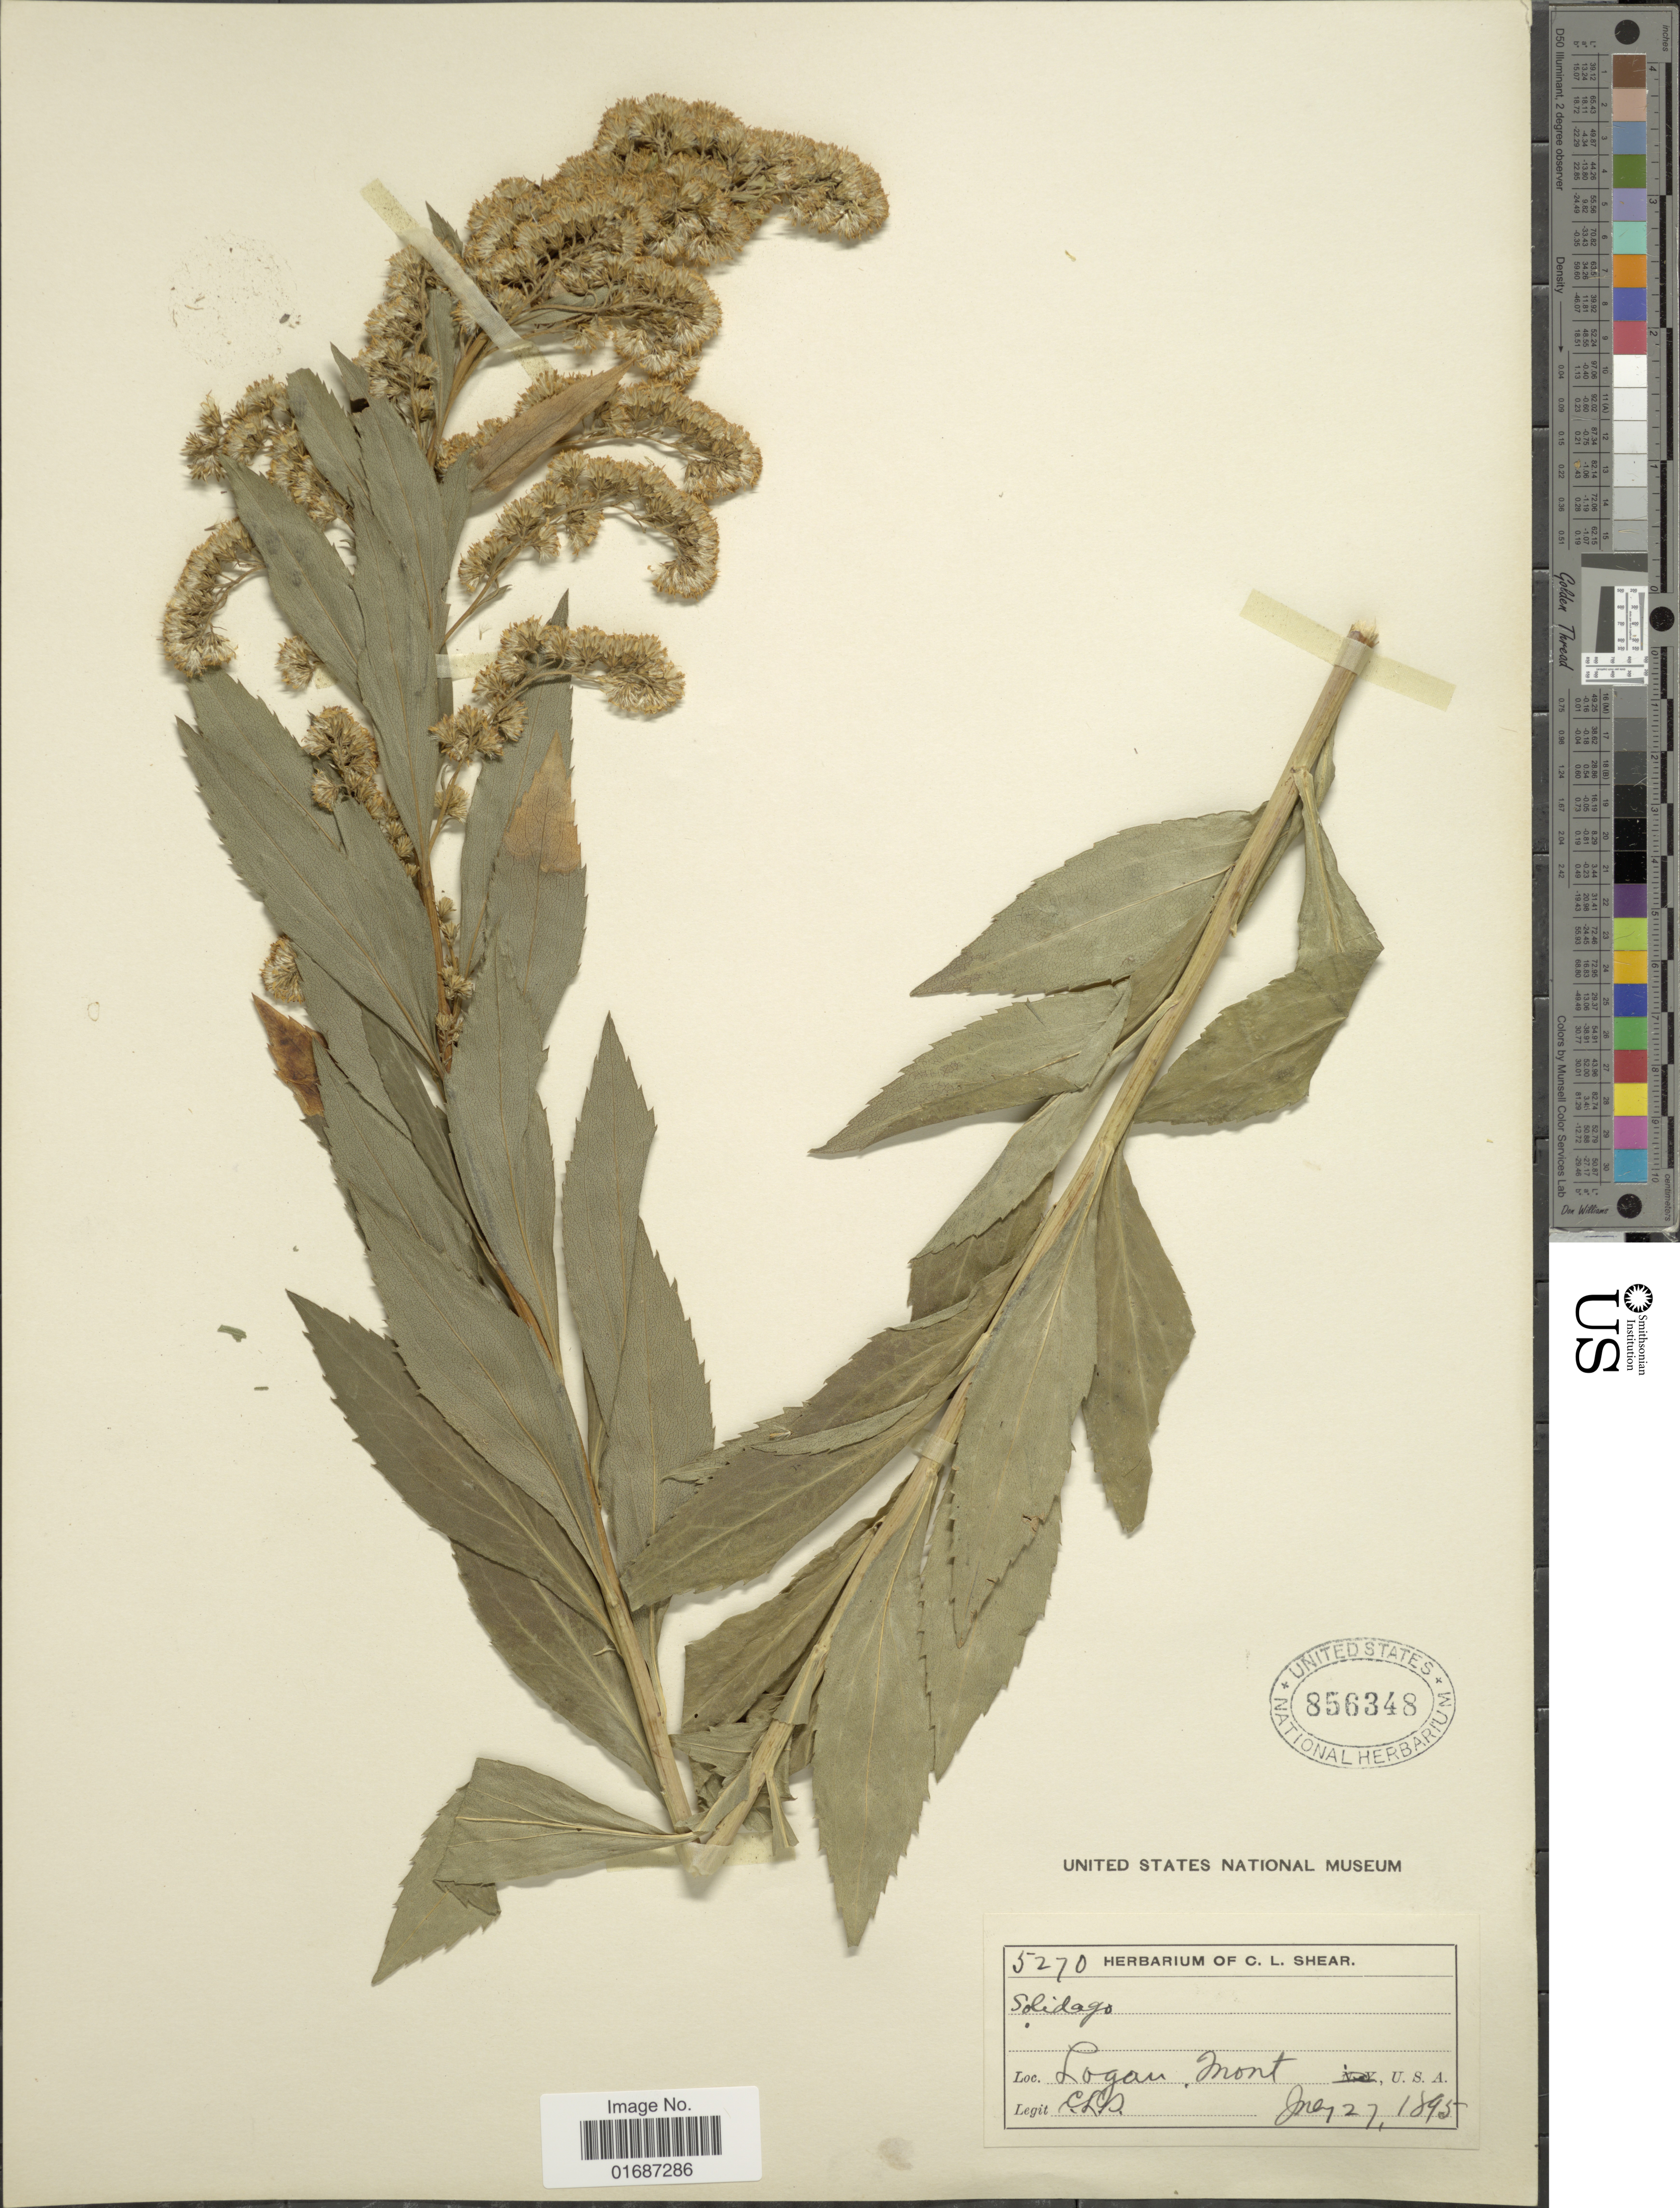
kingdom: Plantae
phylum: Tracheophyta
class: Magnoliopsida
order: Asterales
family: Asteraceae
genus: Solidago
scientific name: Solidago gigantea var. leiophylla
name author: Fernald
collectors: C. L. Shear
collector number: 5270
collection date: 1895-07-27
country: United States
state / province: Montana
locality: Logan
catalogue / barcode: US 856348